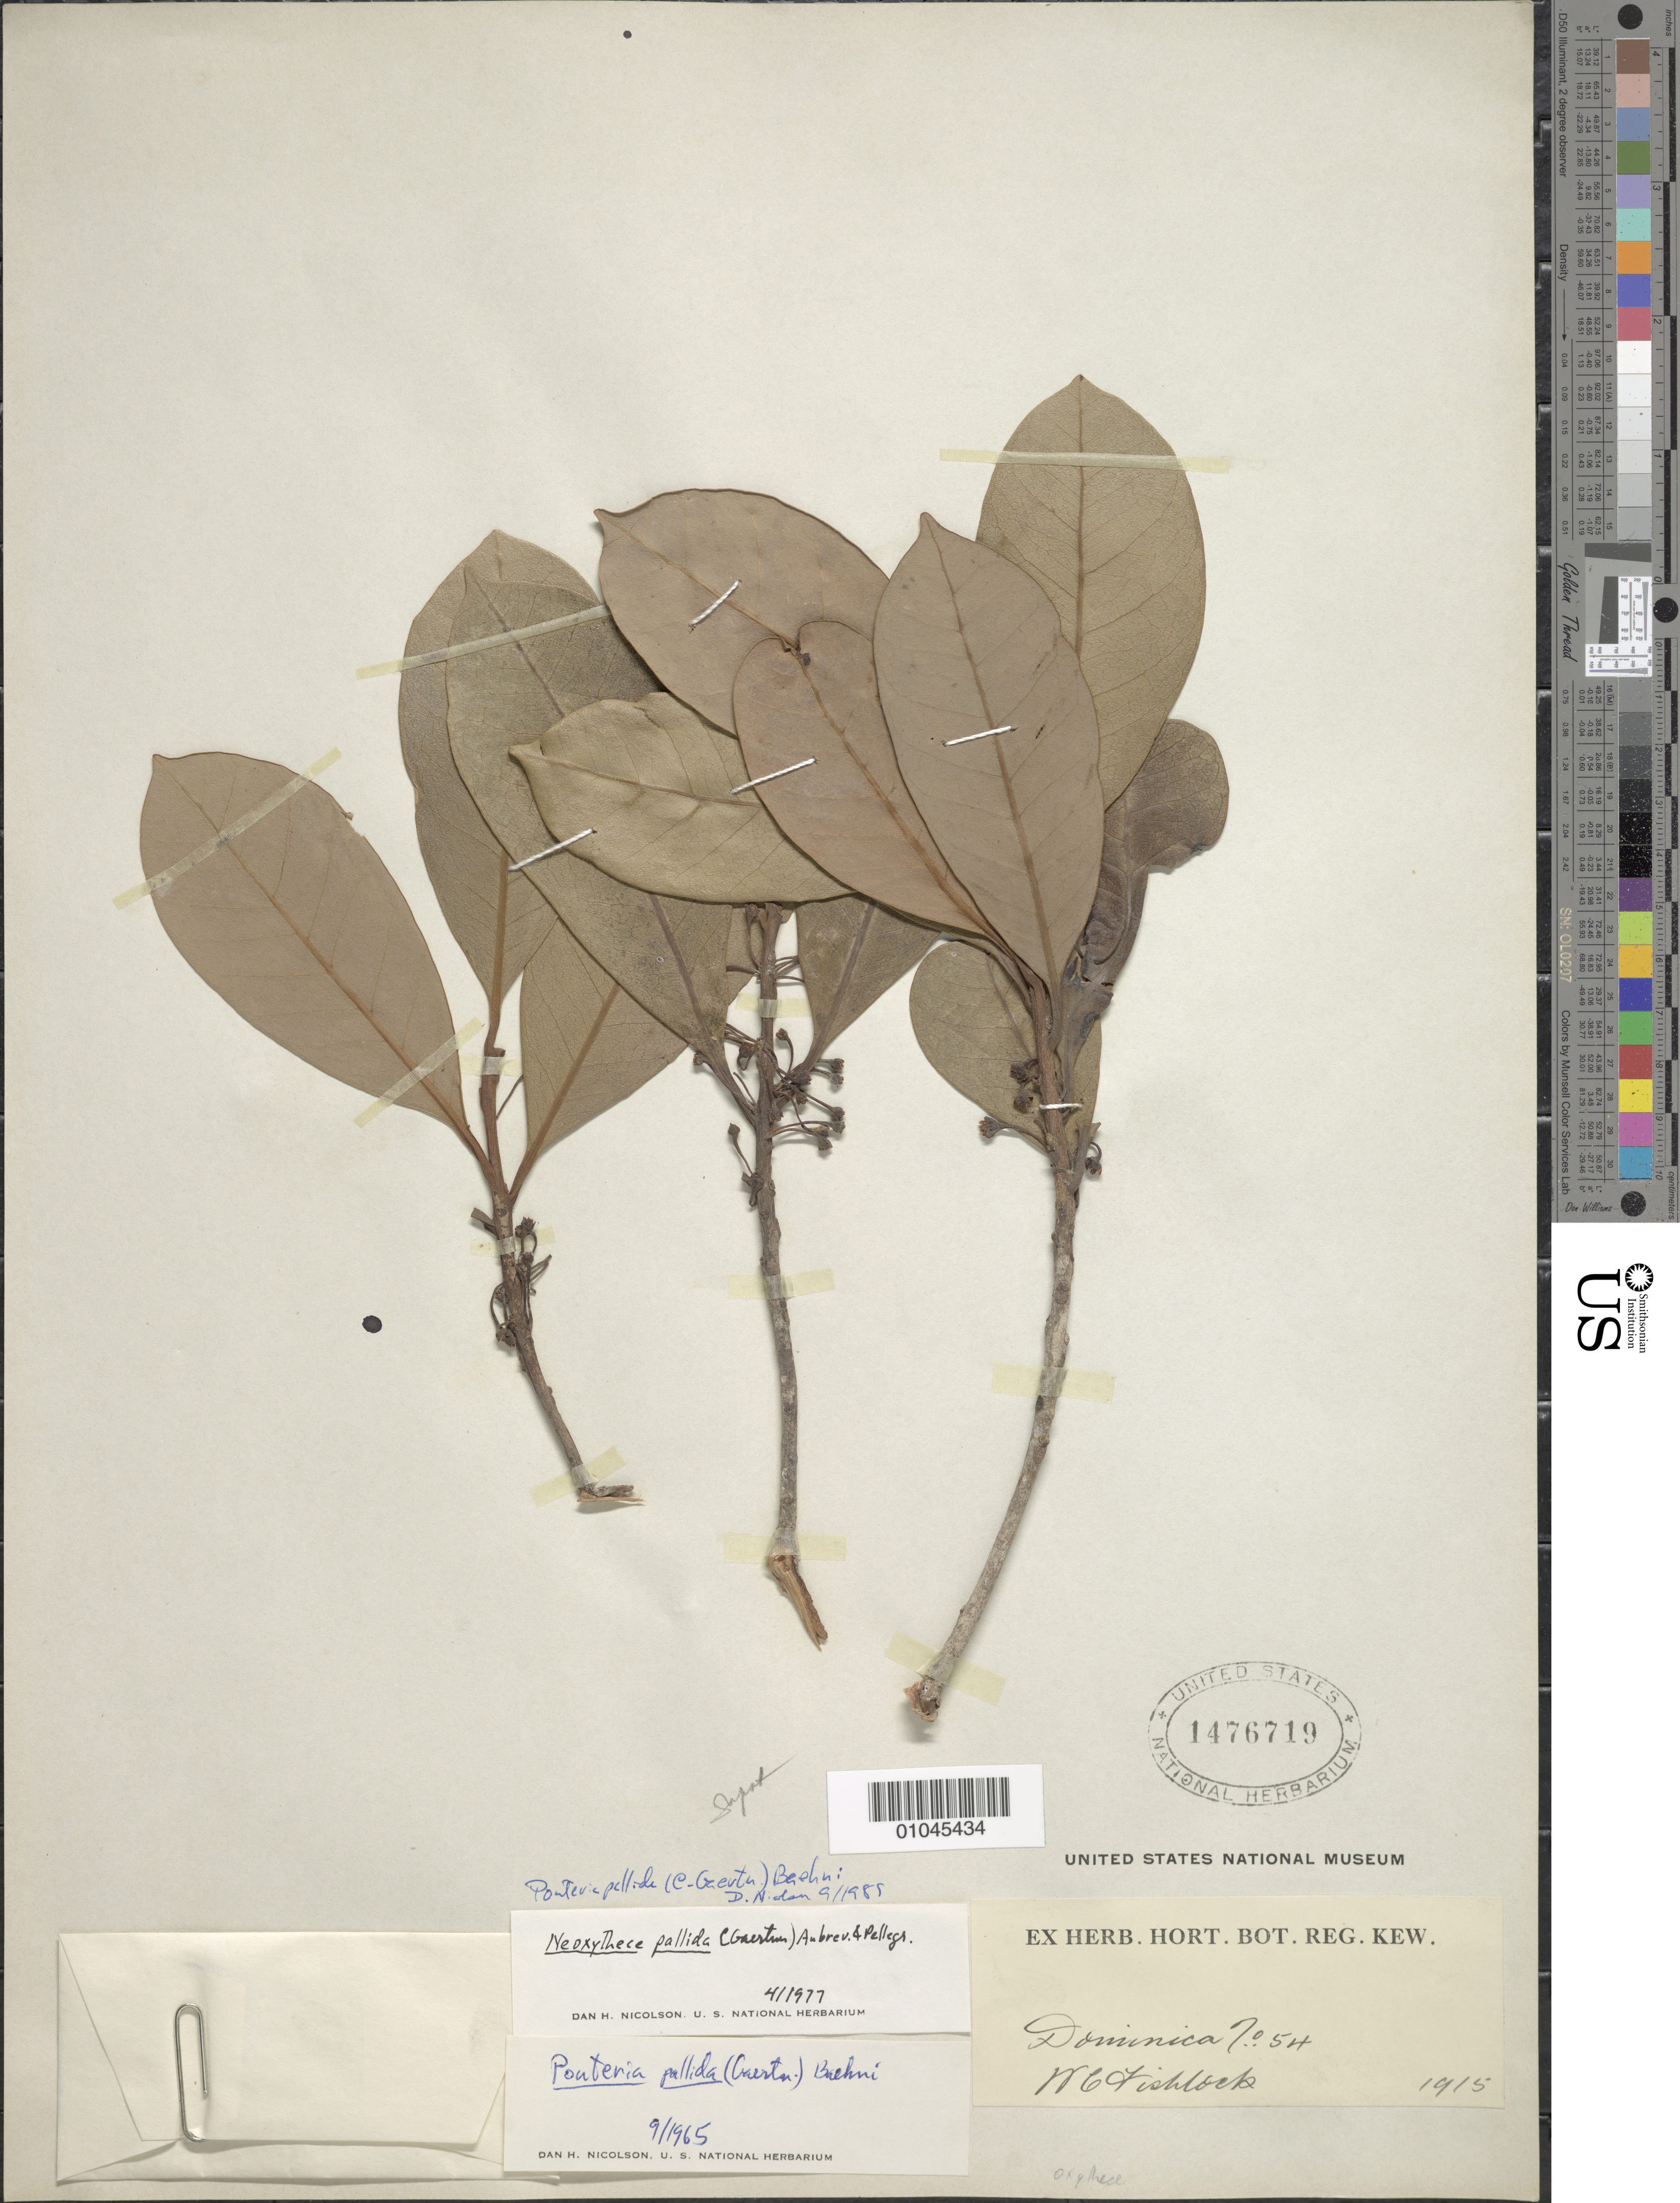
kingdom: Plantae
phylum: Tracheophyta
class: Magnoliopsida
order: Ericales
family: Sapotaceae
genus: Pouteria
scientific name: Pouteria pallida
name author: (C.F. Gaertn.) Baehni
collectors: D. H. Nicolson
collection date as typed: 1915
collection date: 1915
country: Dominica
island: Dominica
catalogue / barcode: US 1476719